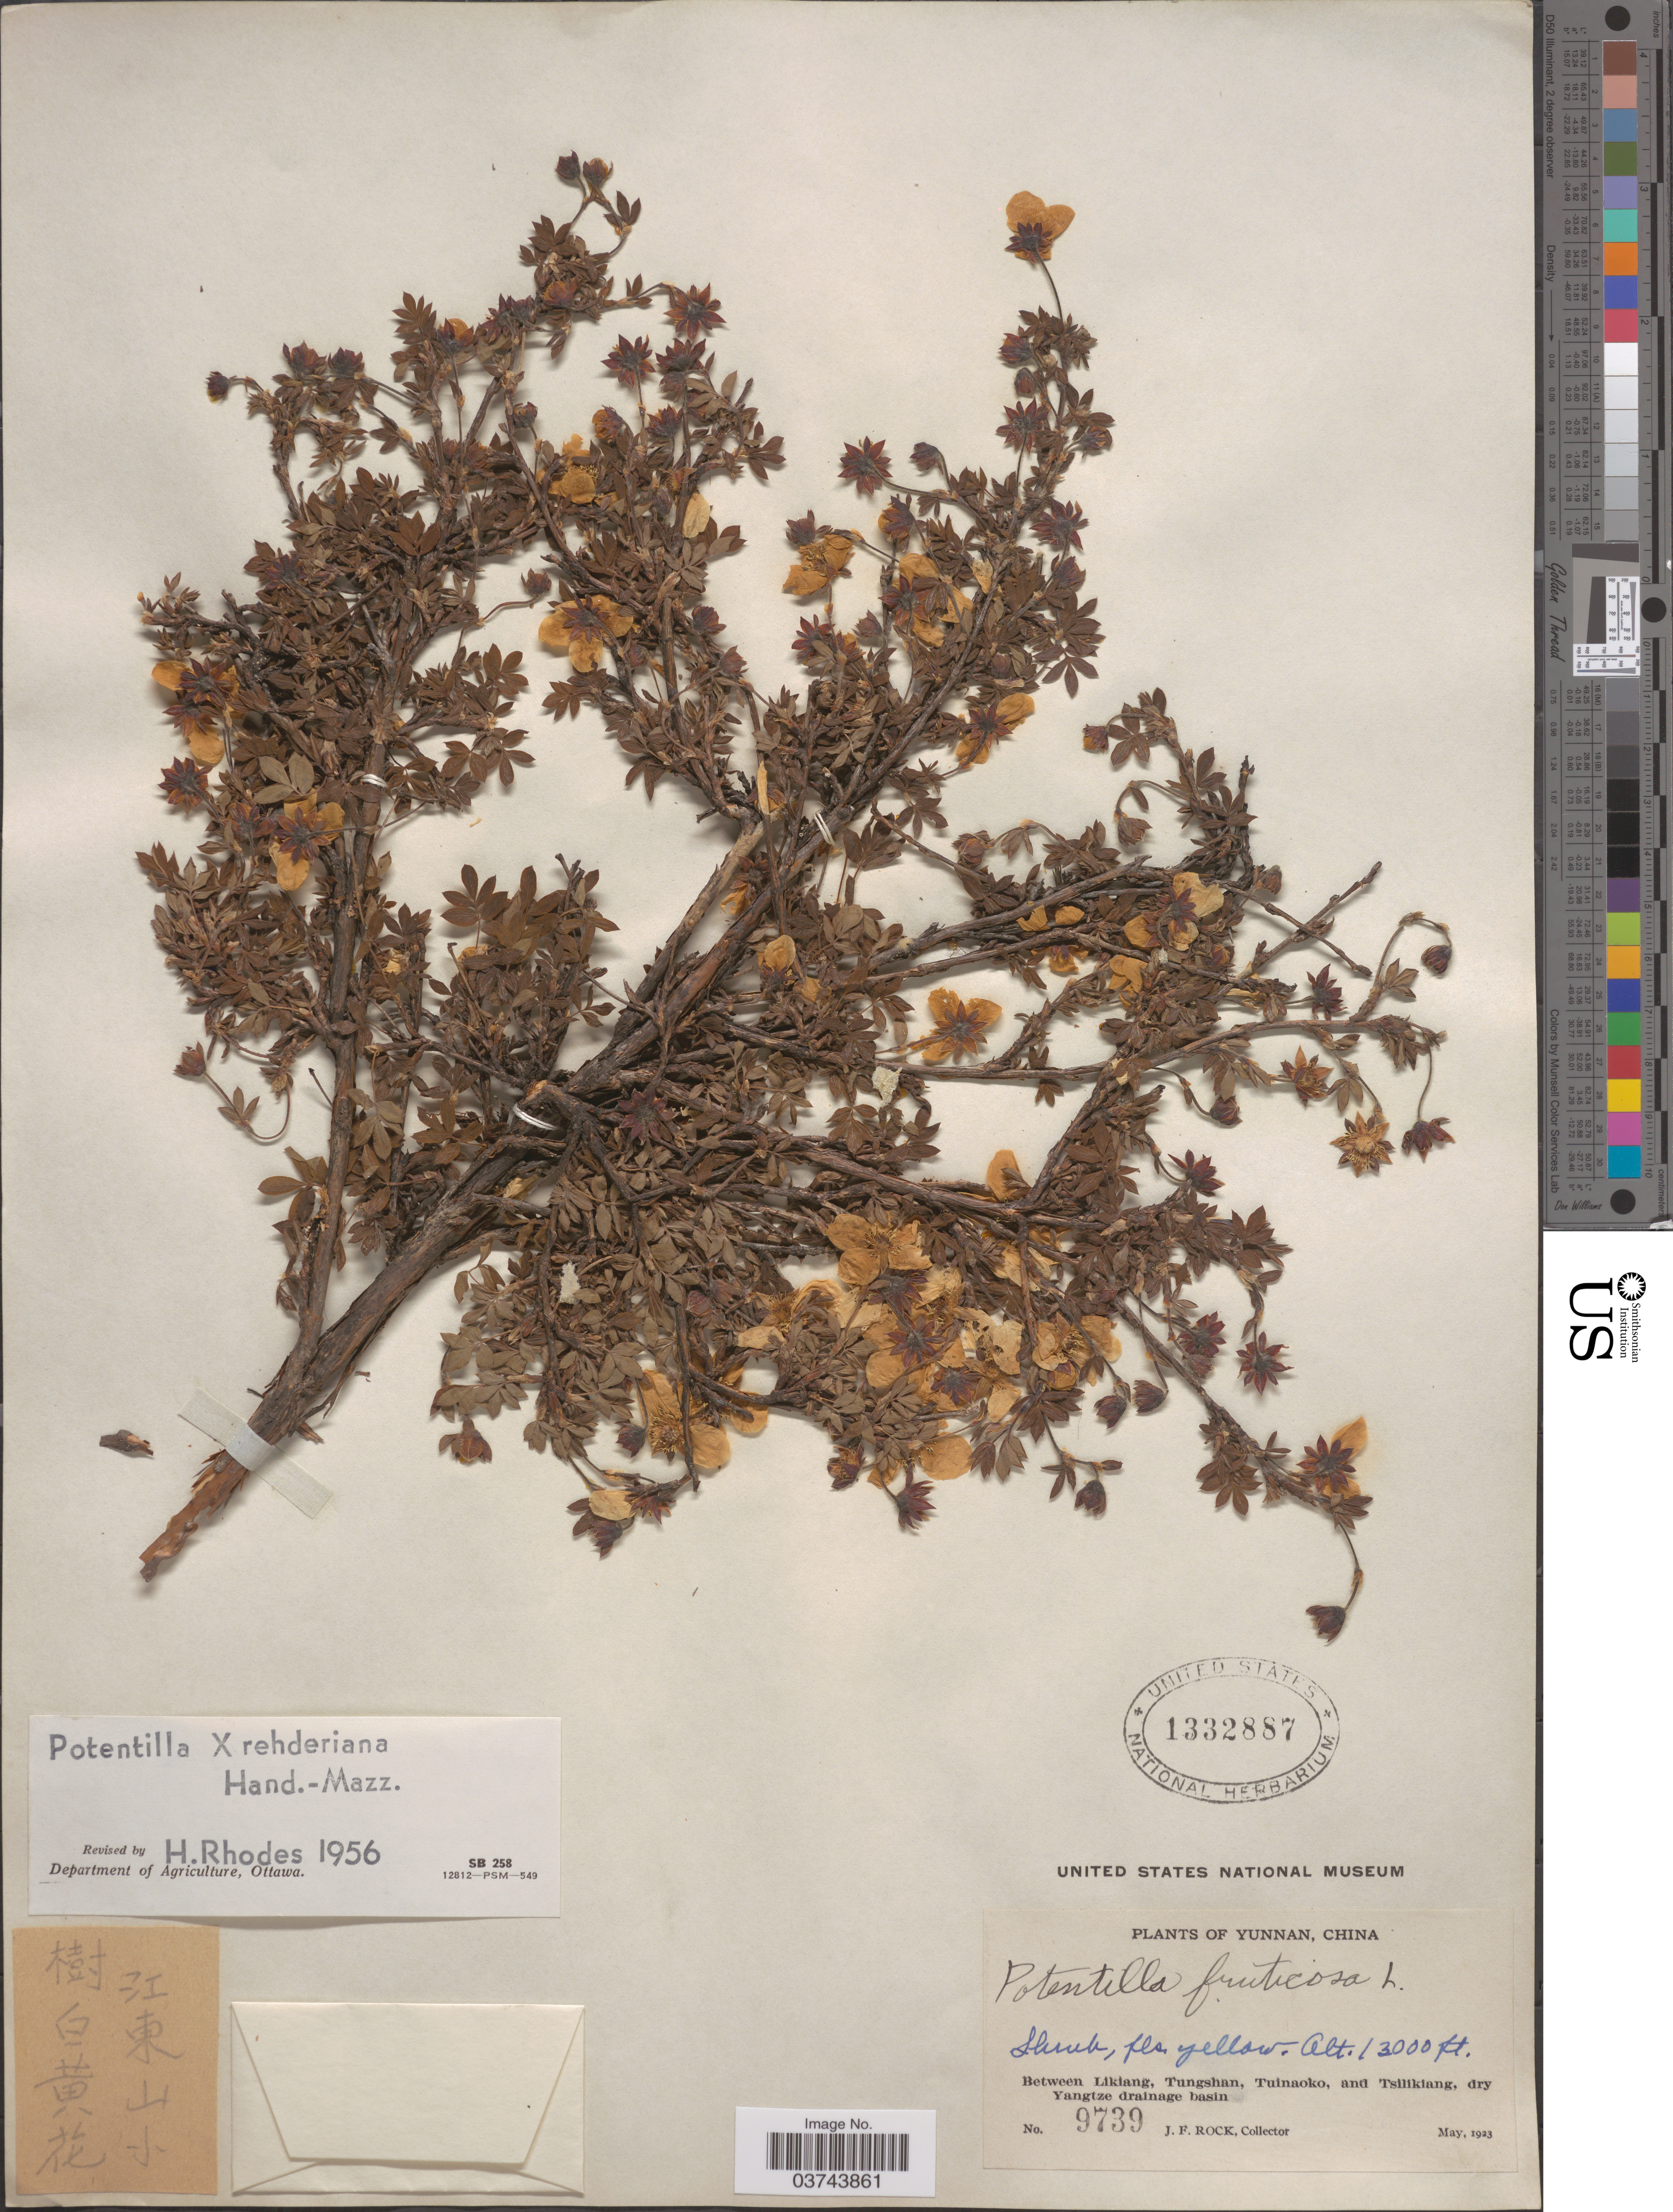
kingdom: Plantae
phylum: Tracheophyta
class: Magnoliopsida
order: Rosales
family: Rosaceae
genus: Dasiphora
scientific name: Dasiphora parvifolia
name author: (Fisch. ex Lehm.) Juz.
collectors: J. Rock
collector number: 9739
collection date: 1923-05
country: China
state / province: Yunnan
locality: Between Likiang, tungshan, Tuinaoko, and Tsilikiang, dry Yangtze drainage basin.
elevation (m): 3962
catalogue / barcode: US 1332887